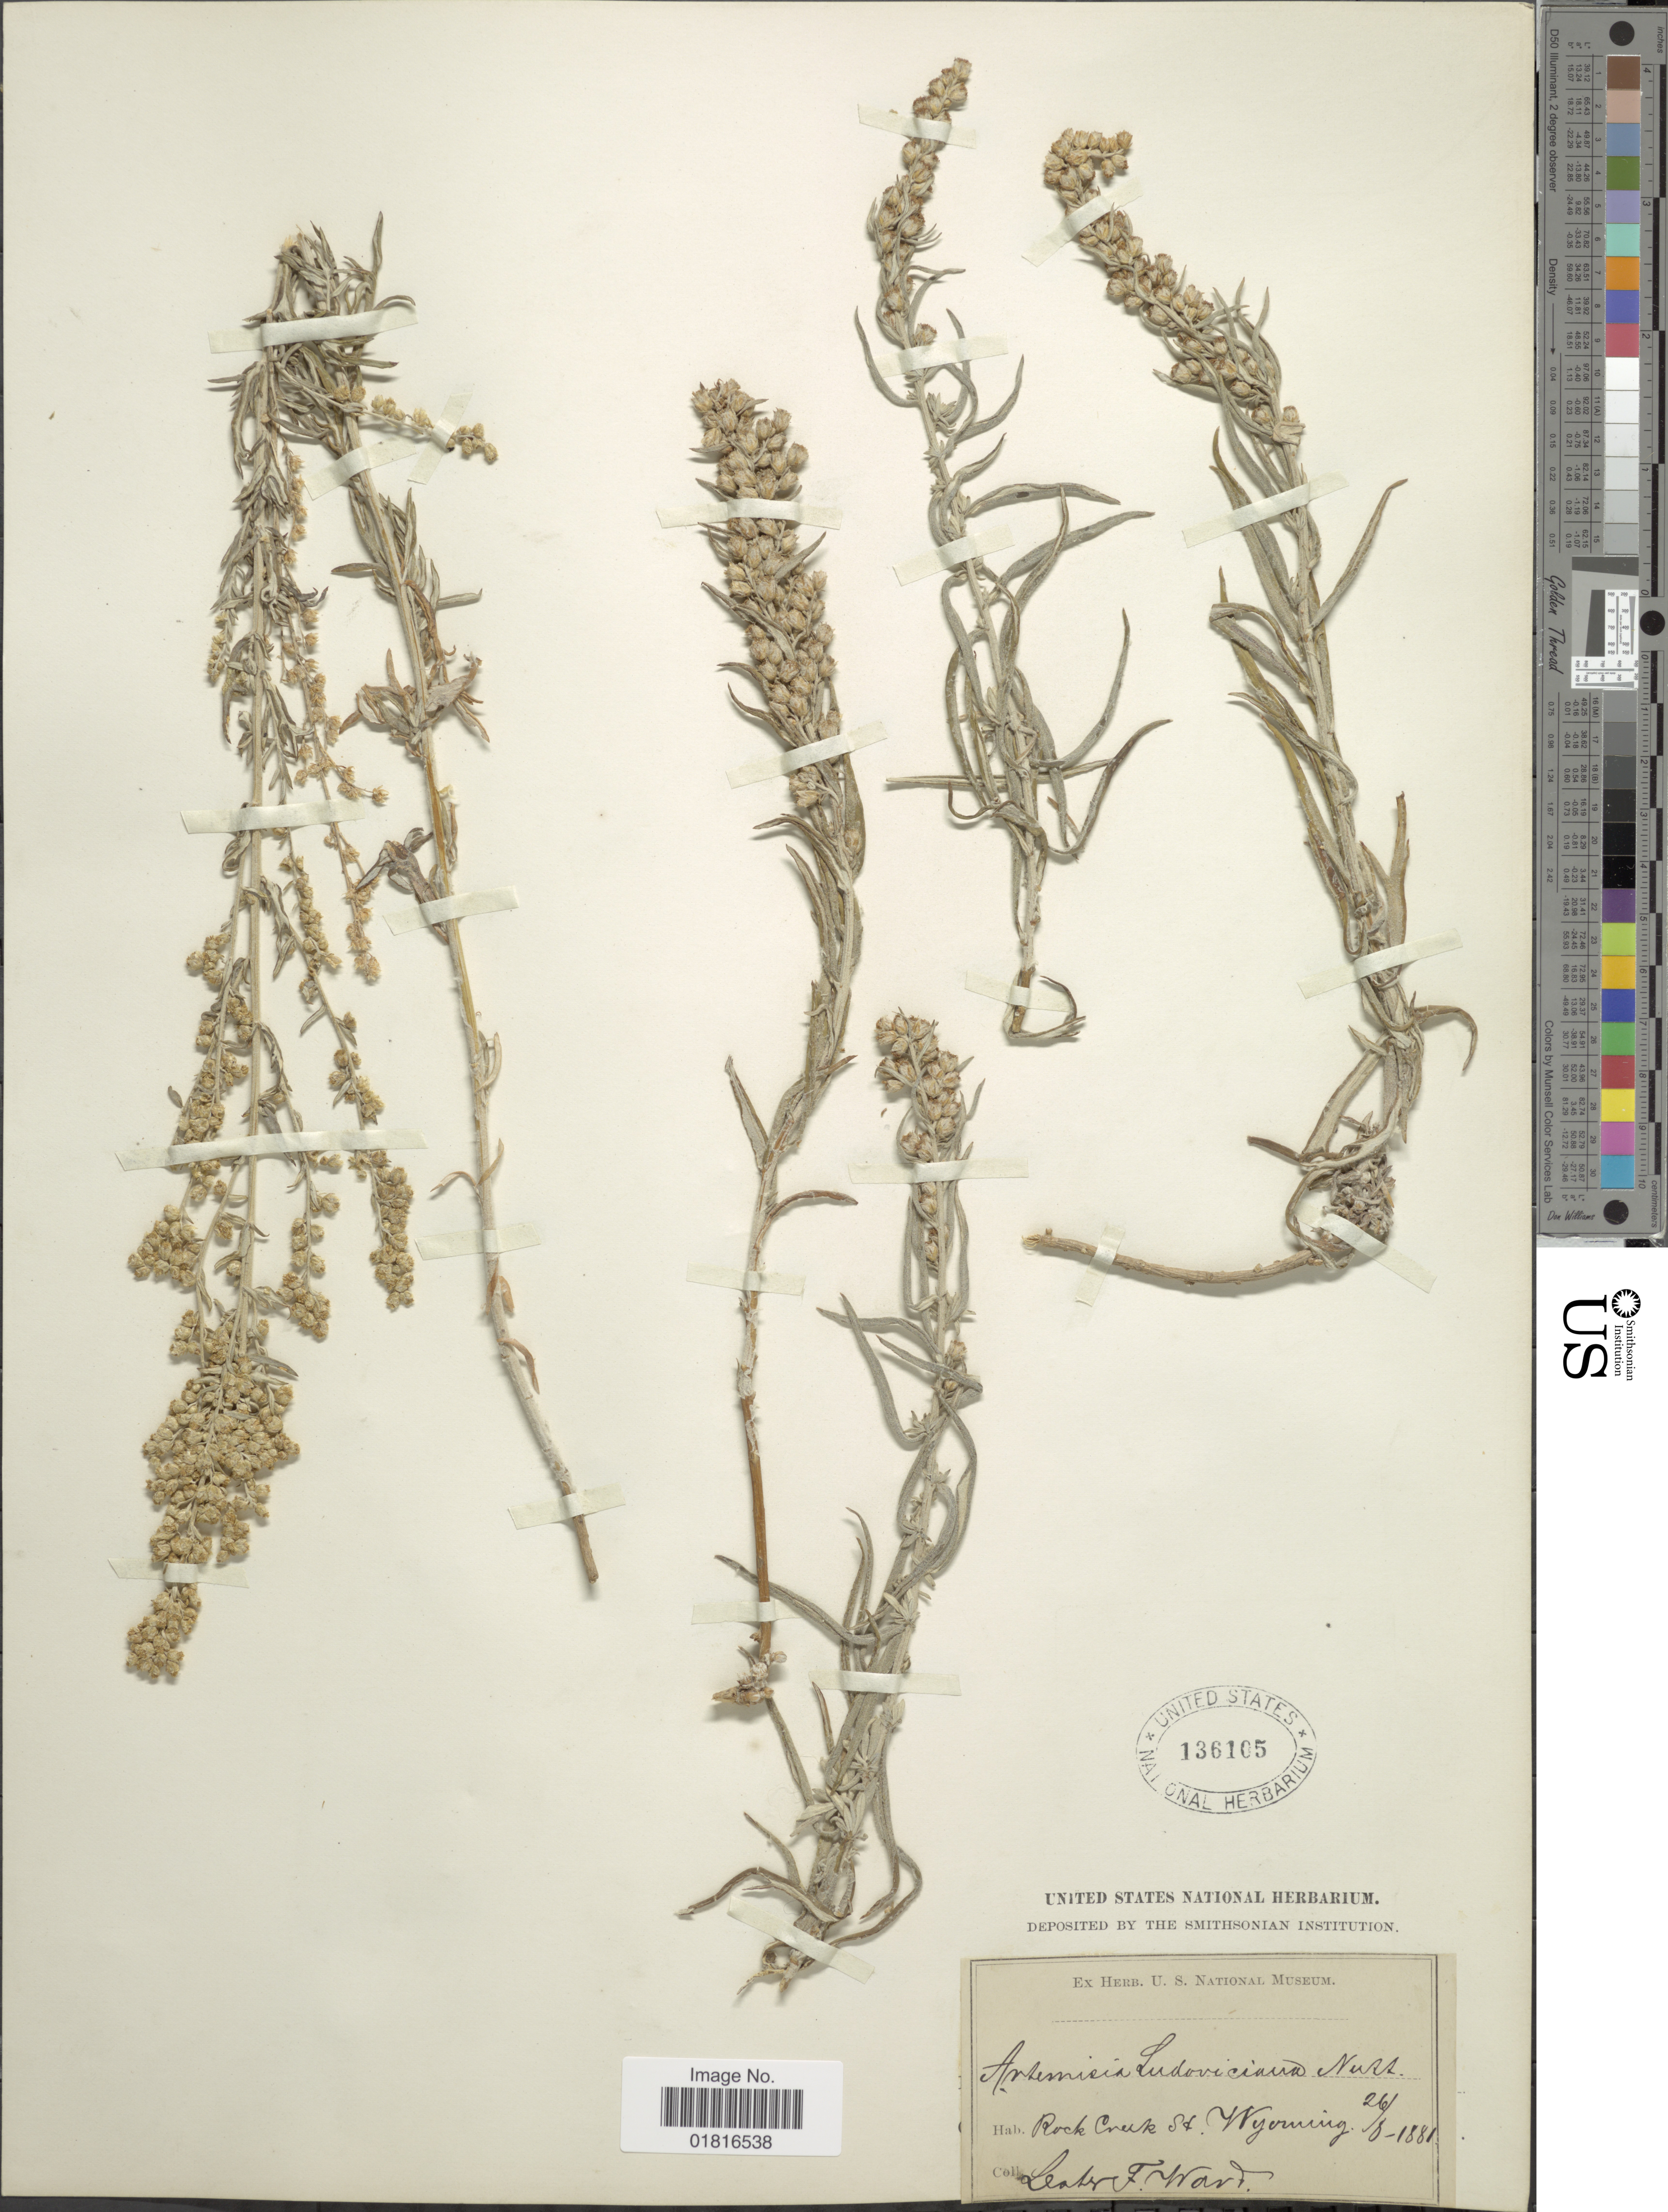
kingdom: Plantae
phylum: Tracheophyta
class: Magnoliopsida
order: Asterales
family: Asteraceae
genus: Artemisia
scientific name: Artemisia pabularis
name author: (A. Nelson) Rydb.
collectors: L. F. Ward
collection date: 1881-08-26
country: United States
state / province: Wyoming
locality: Rock Creek St Wyoming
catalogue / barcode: US 136105